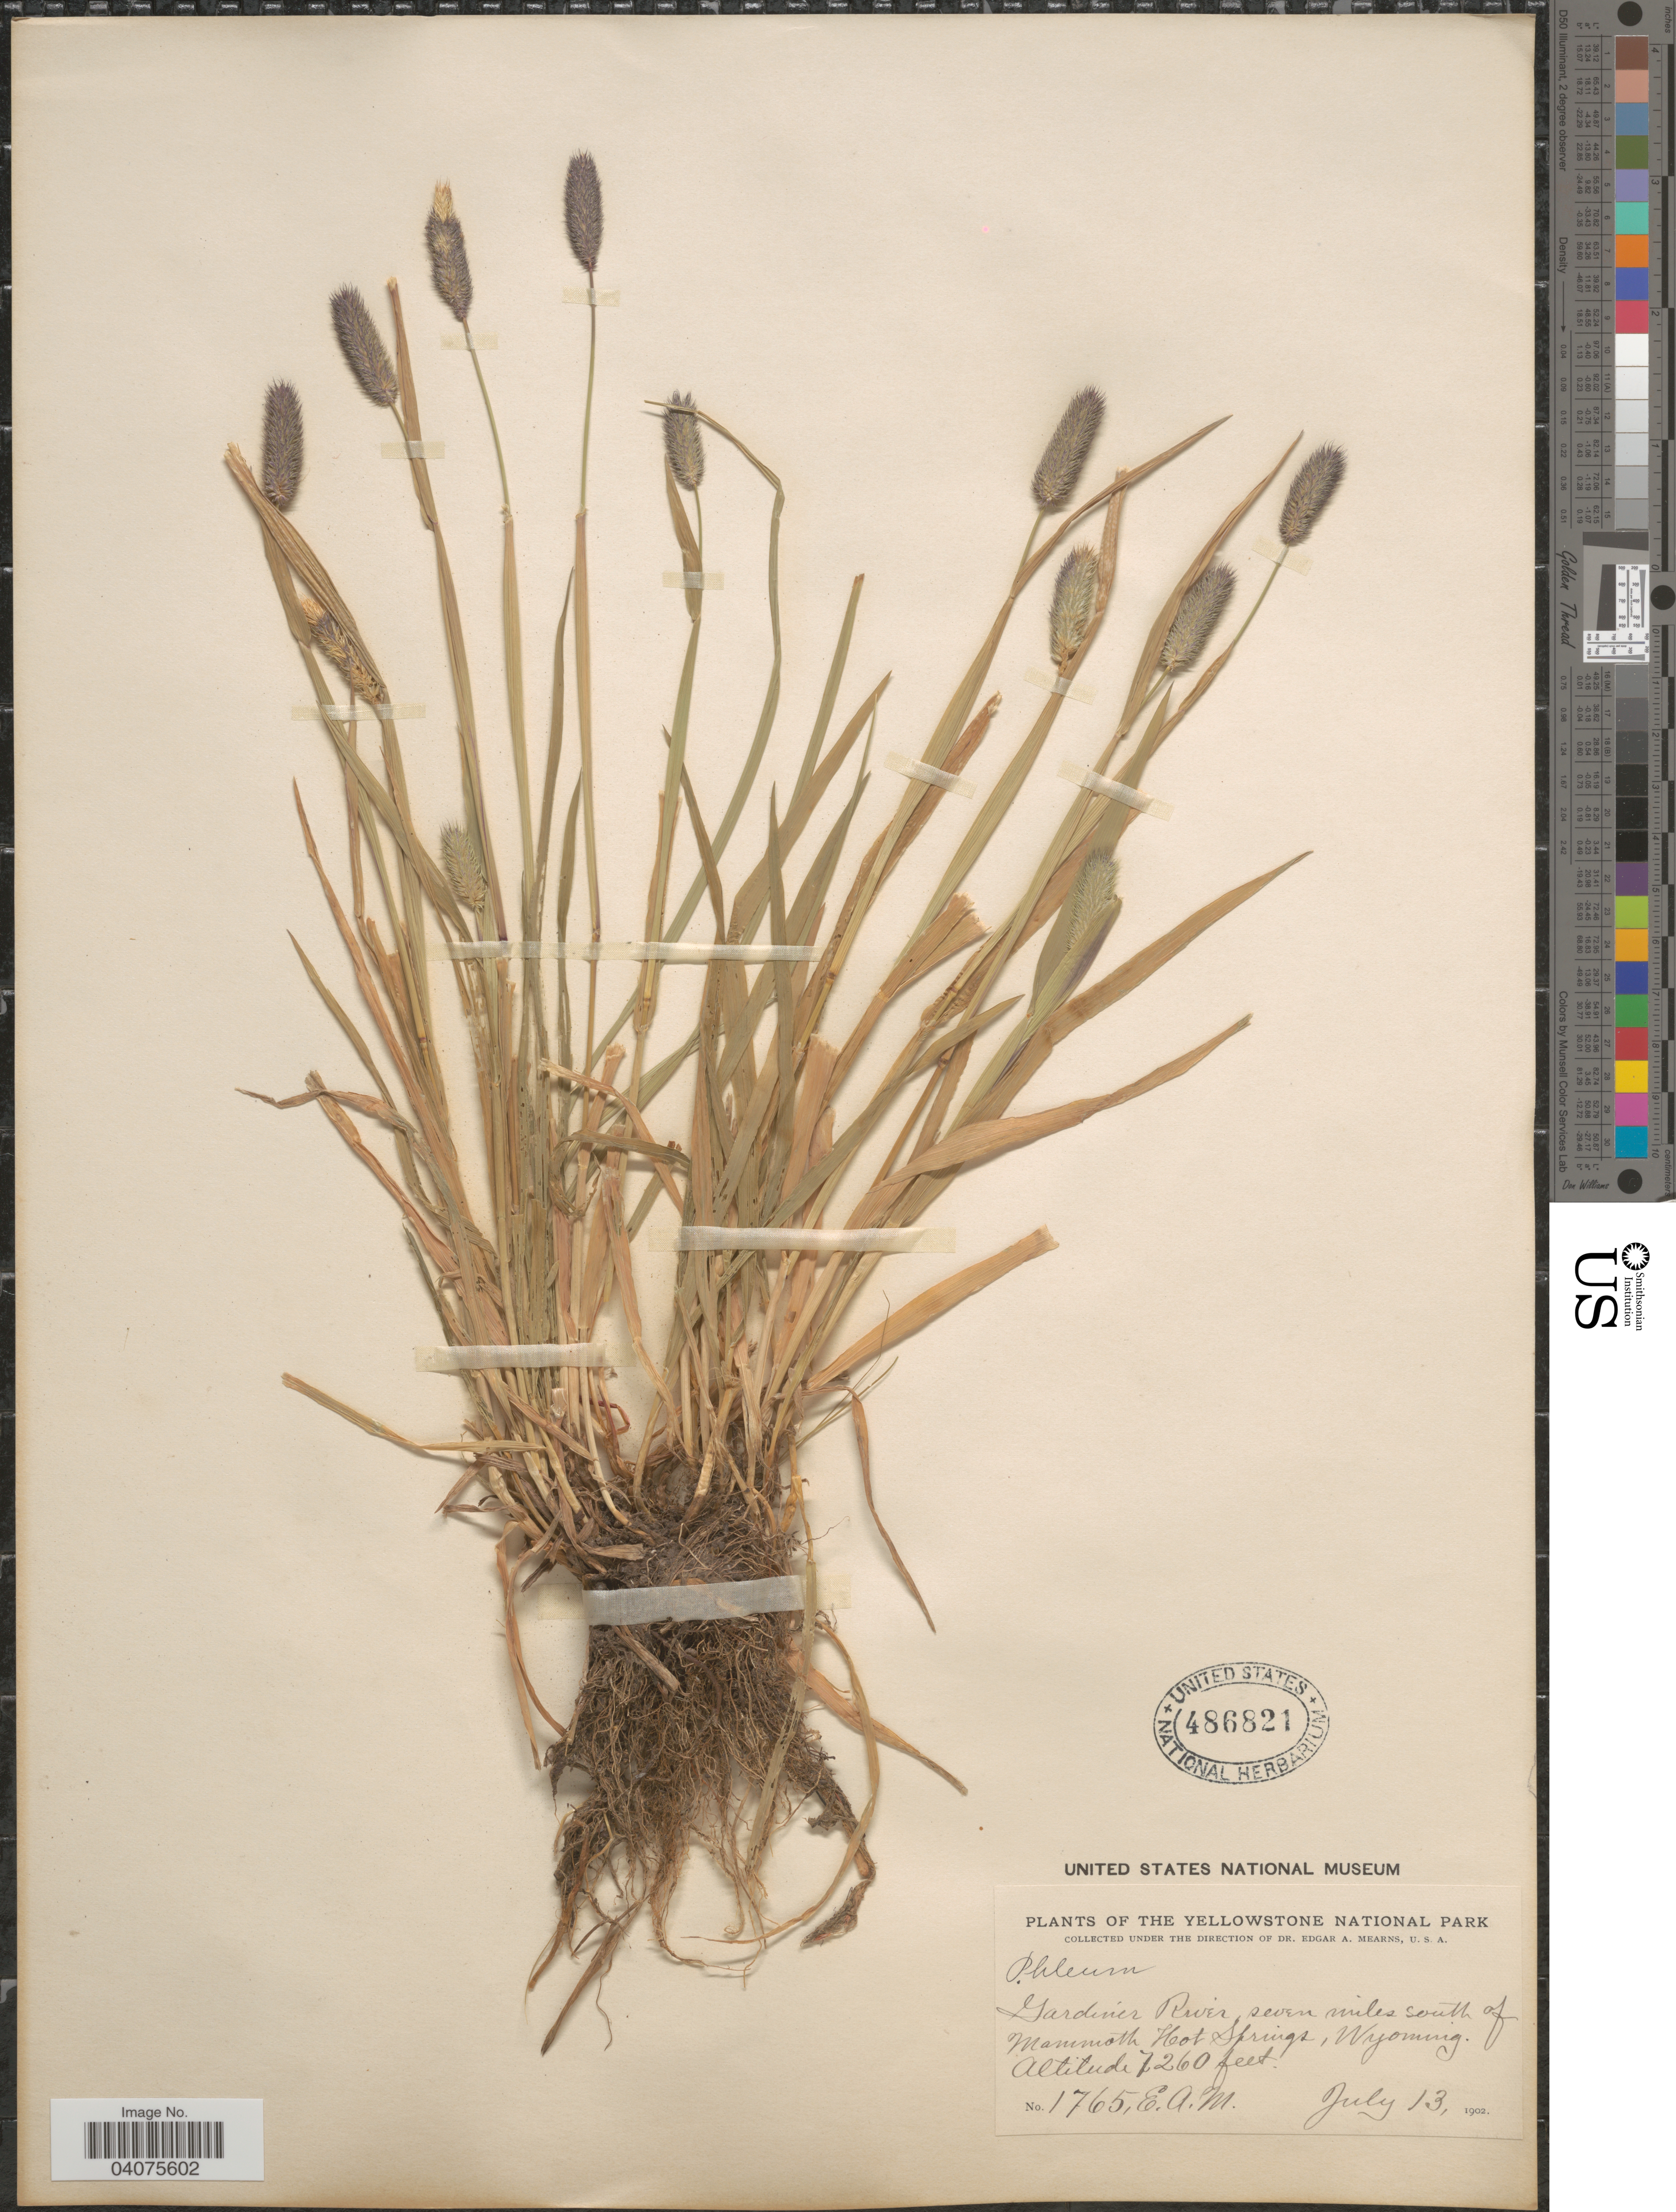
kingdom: Plantae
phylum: Tracheophyta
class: Liliopsida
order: Poales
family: Poaceae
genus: Phleum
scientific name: Phleum alpinum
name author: L.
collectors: E. A. Mearns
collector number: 1765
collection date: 1902-07-13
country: United States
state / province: Wyoming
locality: The Yellowstone National Park. Gardiner River, seven miles South of Mammoth Hot Springs.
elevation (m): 2213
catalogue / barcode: US 486821